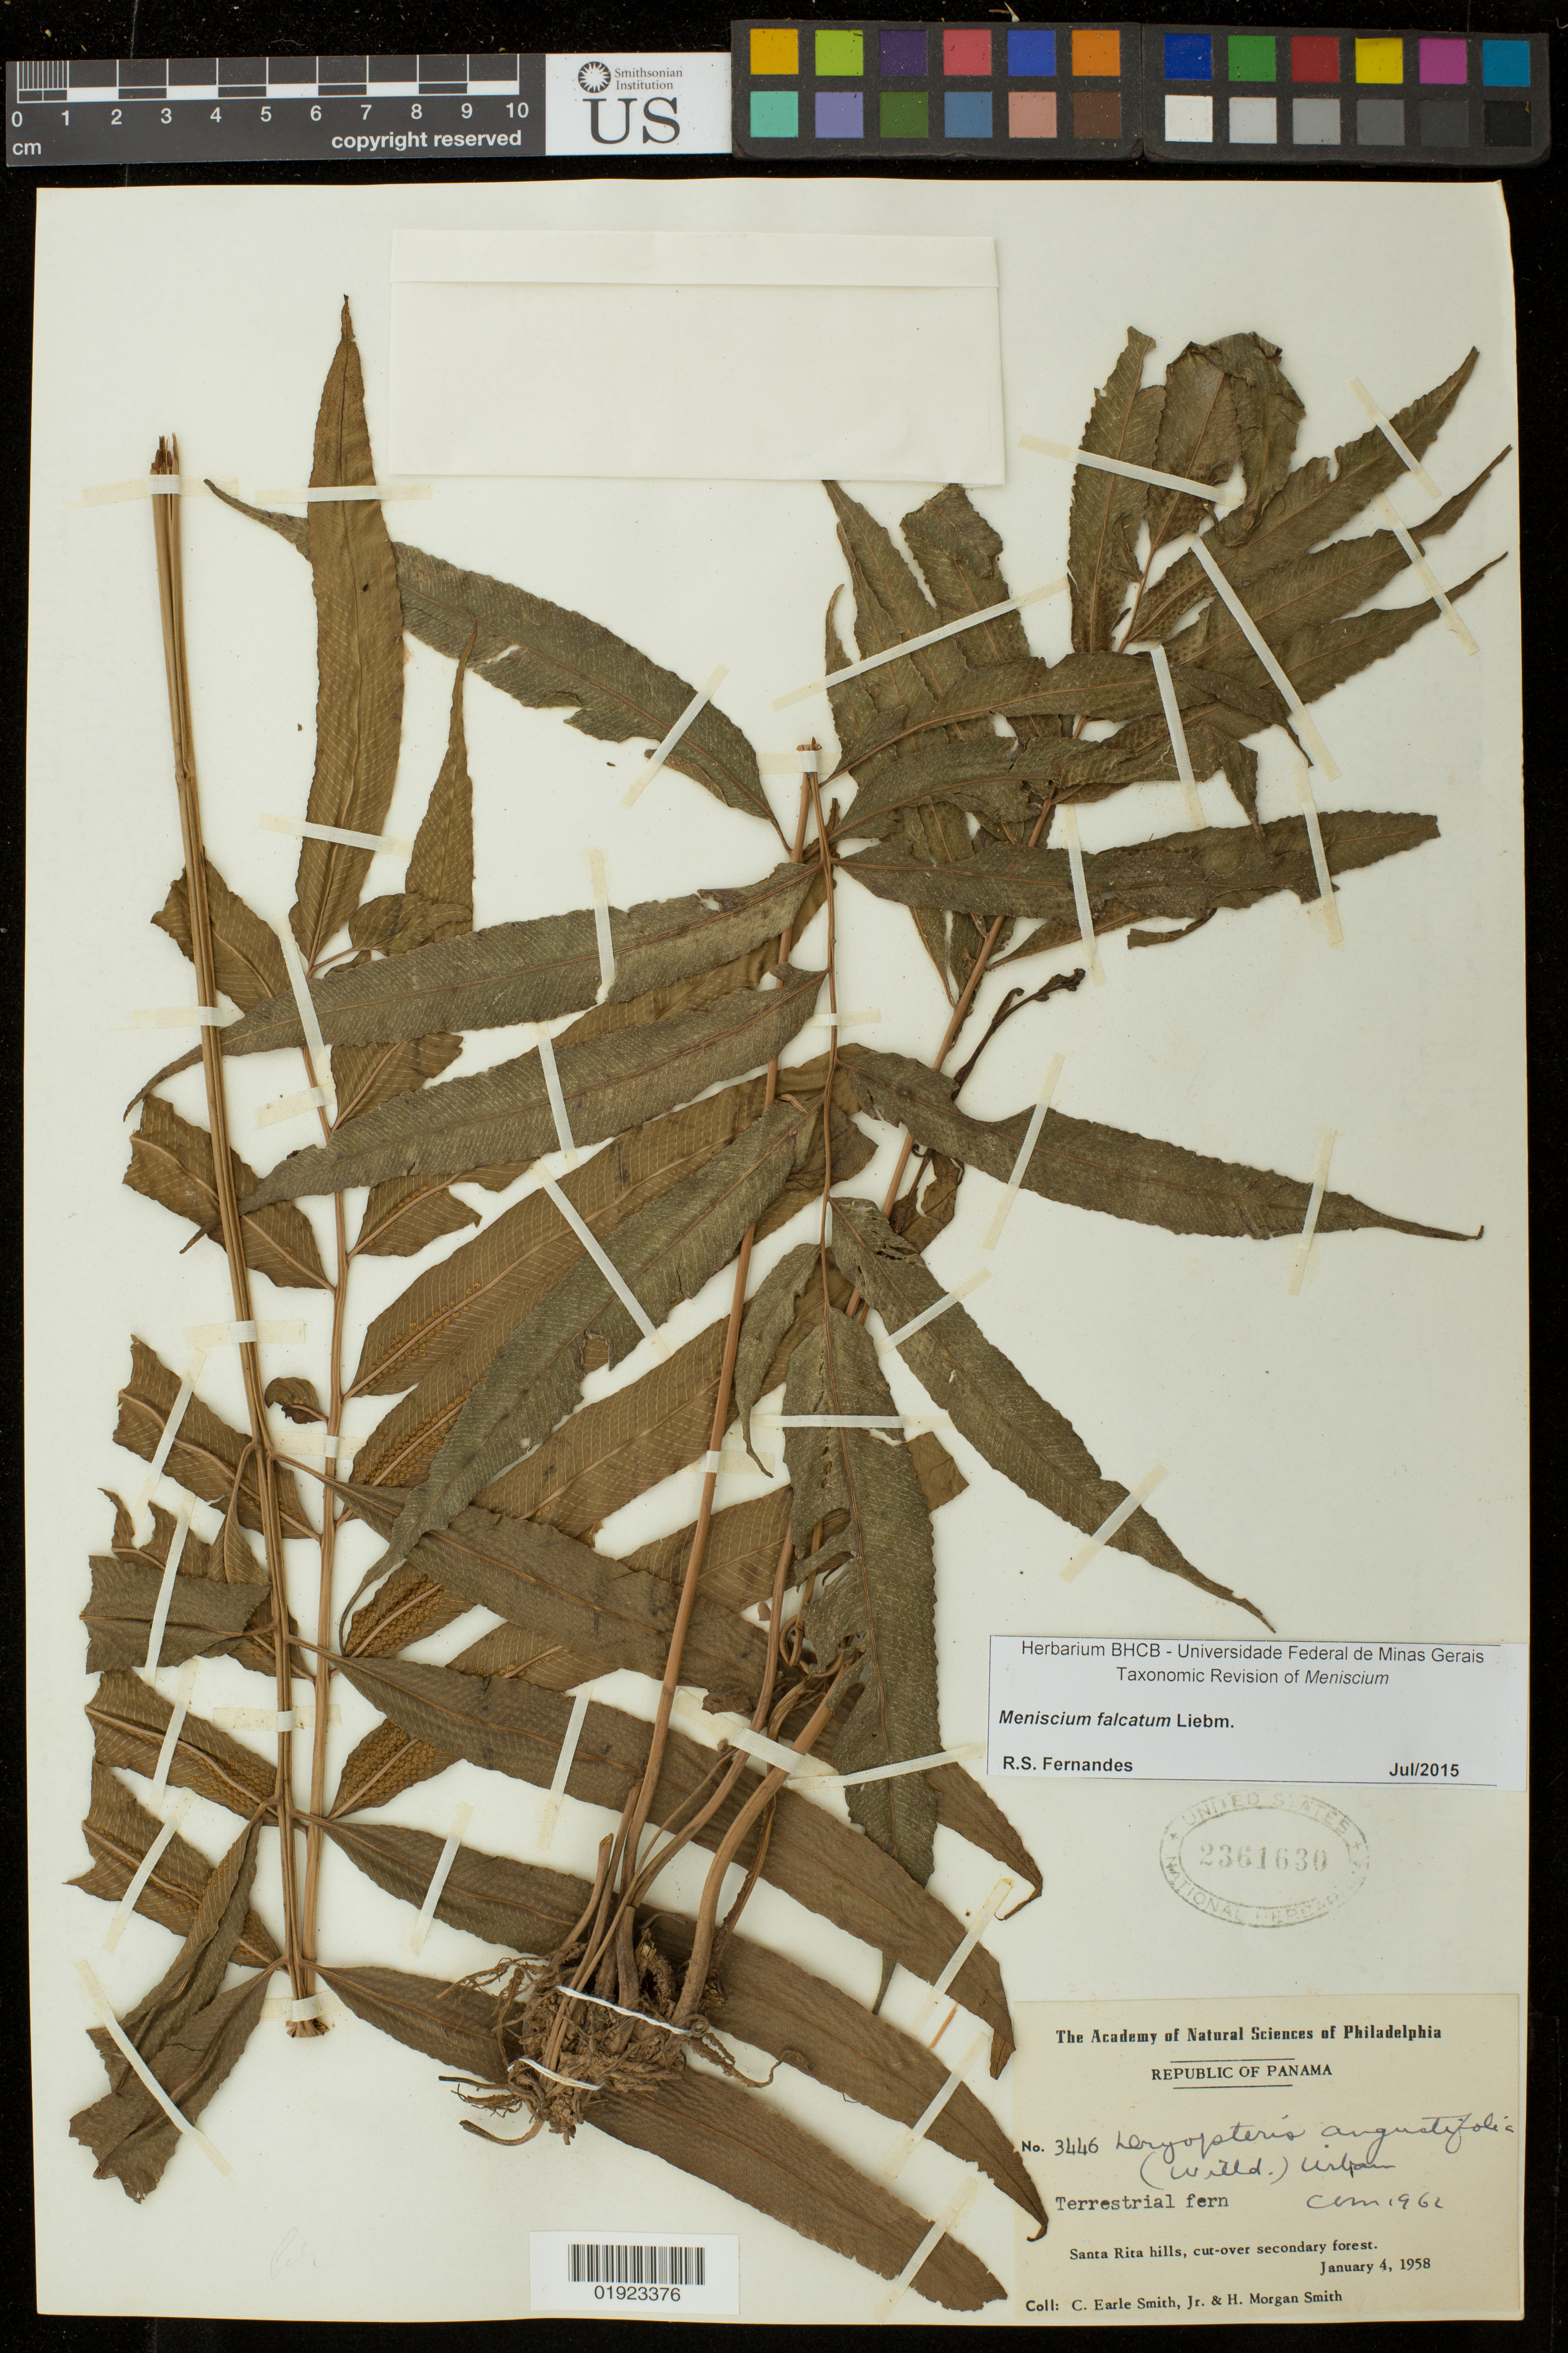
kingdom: Plantae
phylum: Tracheophyta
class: Polypodiopsida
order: Polypodiales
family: Thelypteridaceae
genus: Meniscium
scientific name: Meniscium falcatum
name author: Liebm.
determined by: Fernandes, R. S.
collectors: C. E. Smith Jr. & H. M. Smith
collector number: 3446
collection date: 1958-01-04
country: Panama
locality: Santa Rita hills.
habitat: Cut-over secondary forest.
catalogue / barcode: US 2361630